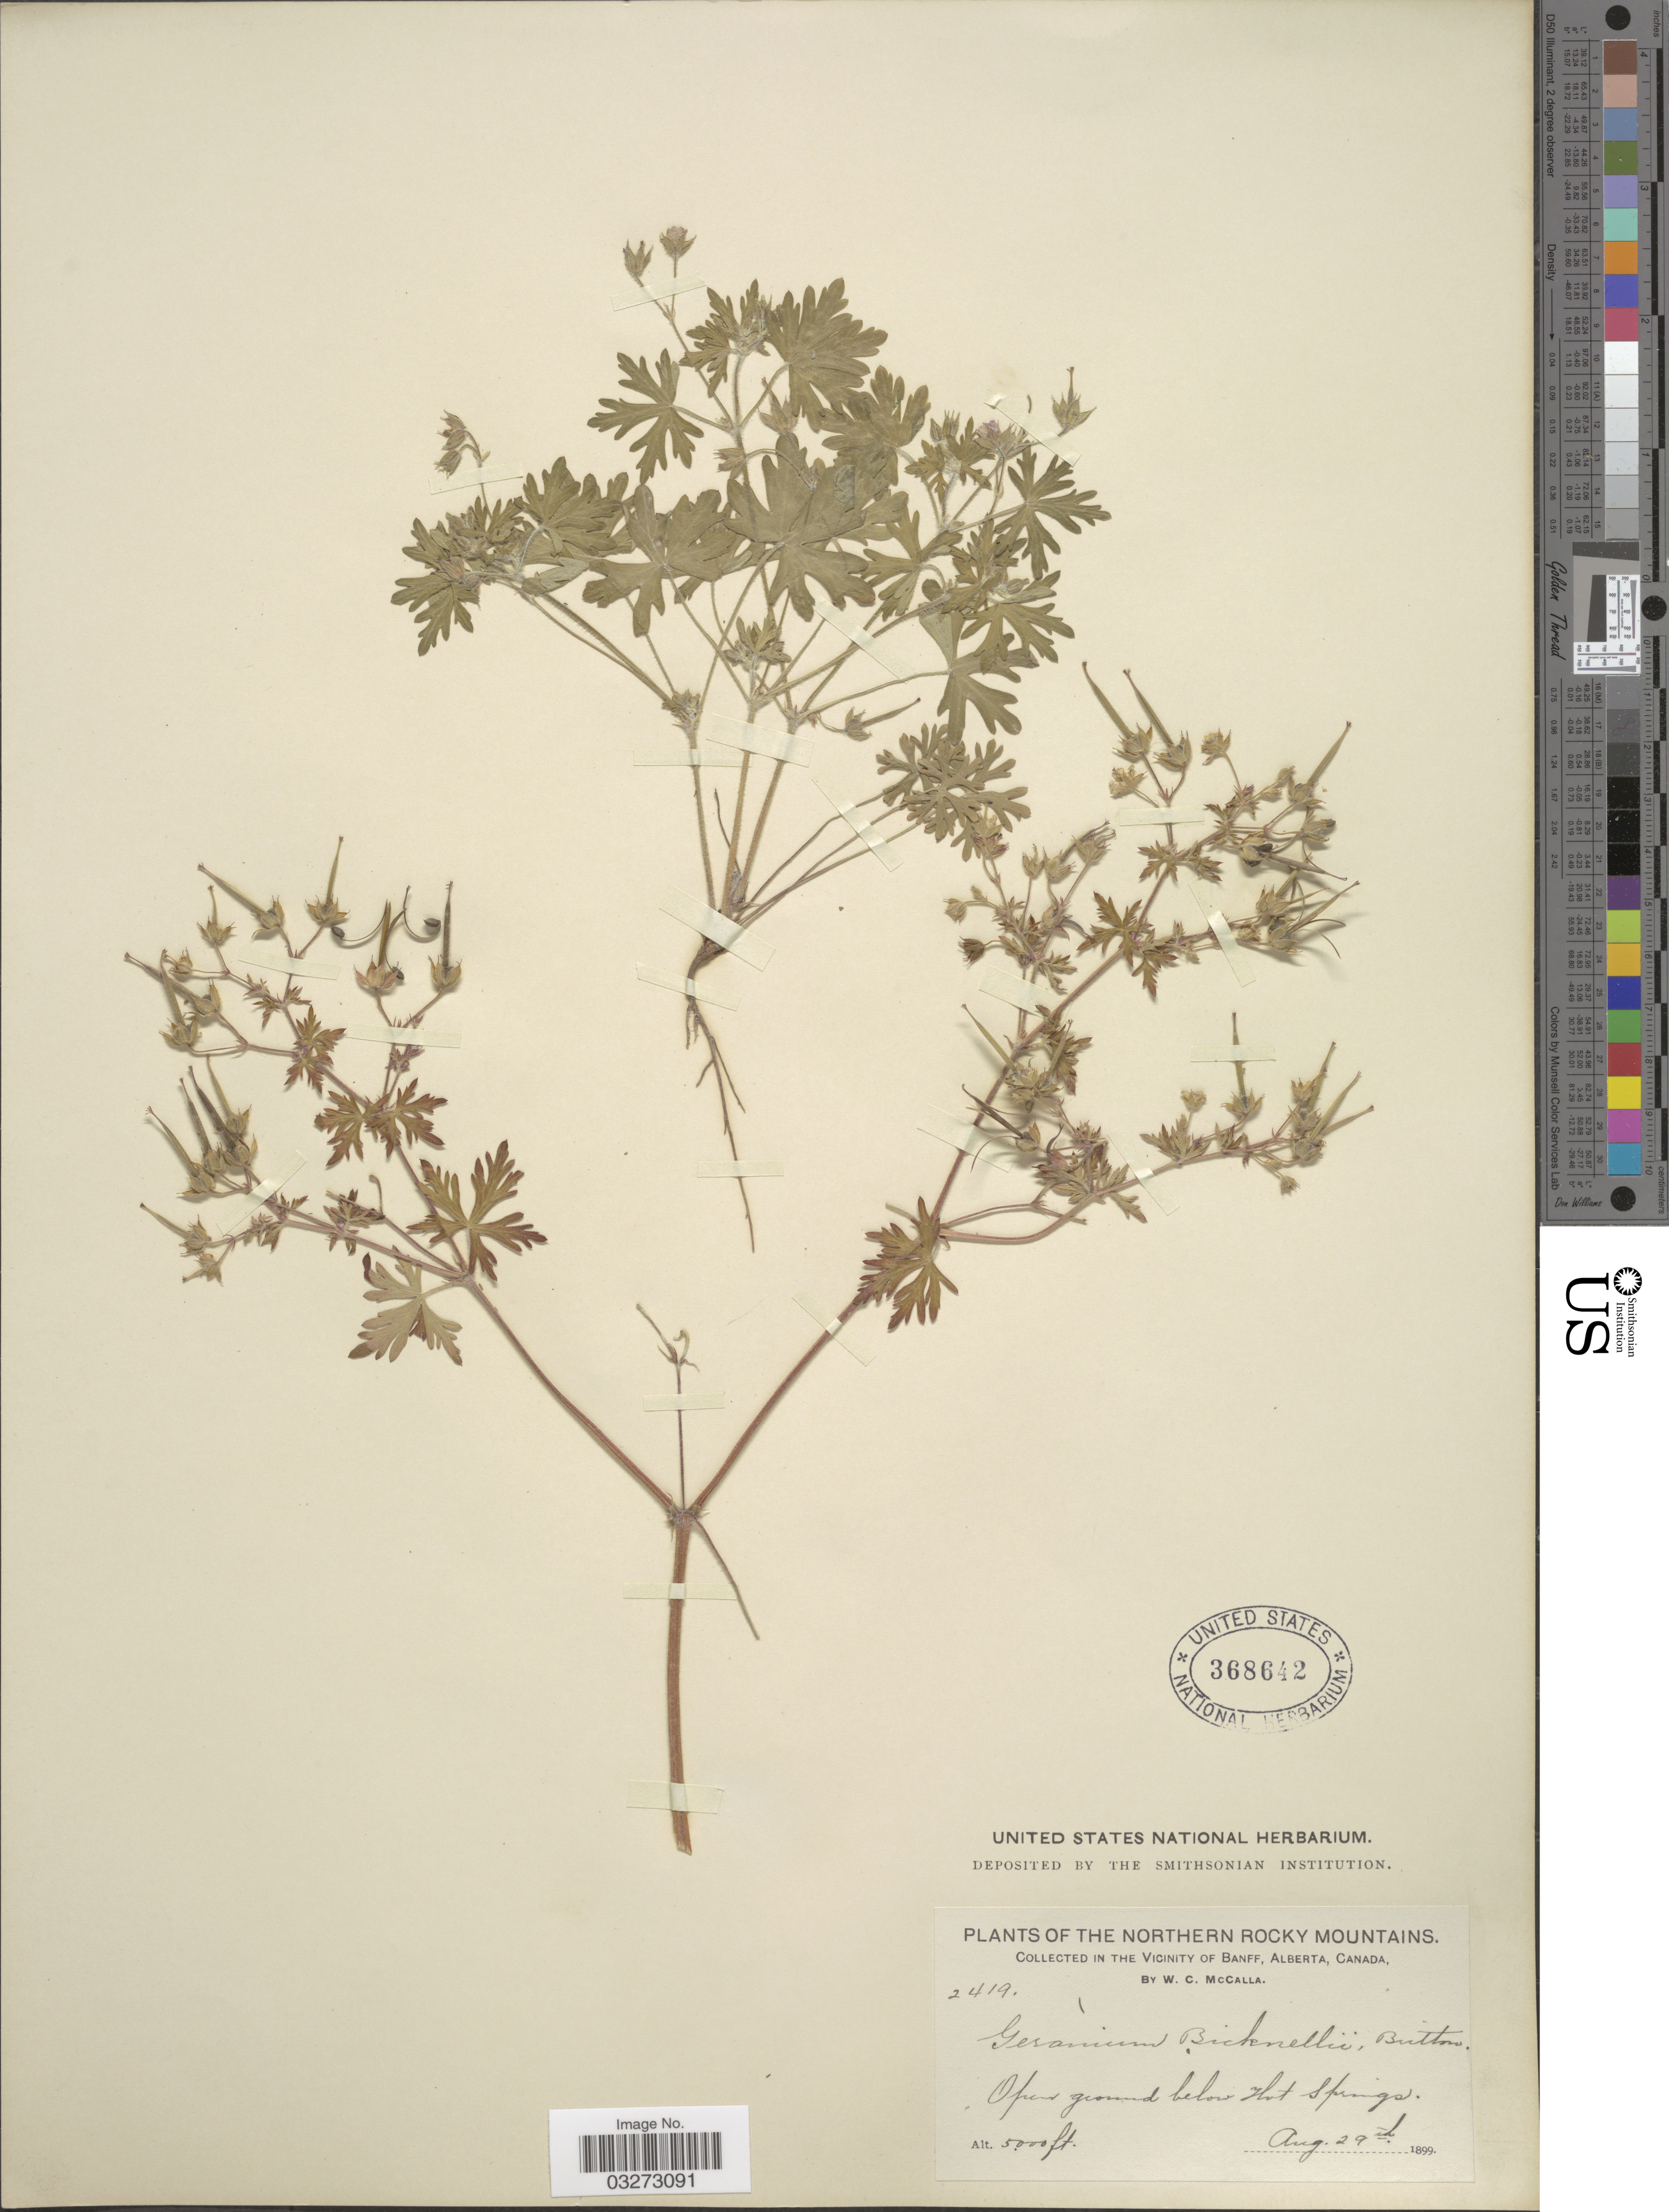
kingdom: Plantae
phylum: Tracheophyta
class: Magnoliopsida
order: Geraniales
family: Geraniaceae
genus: Geranium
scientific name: Geranium bicknellii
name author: Britton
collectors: W. McCalla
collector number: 2419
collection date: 1899-08-29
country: Canada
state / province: Alberta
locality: The Northern Rocky Mountains, In the Vicinity of Banff, Open ground below Hot Springs.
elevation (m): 1524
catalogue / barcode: US 368642